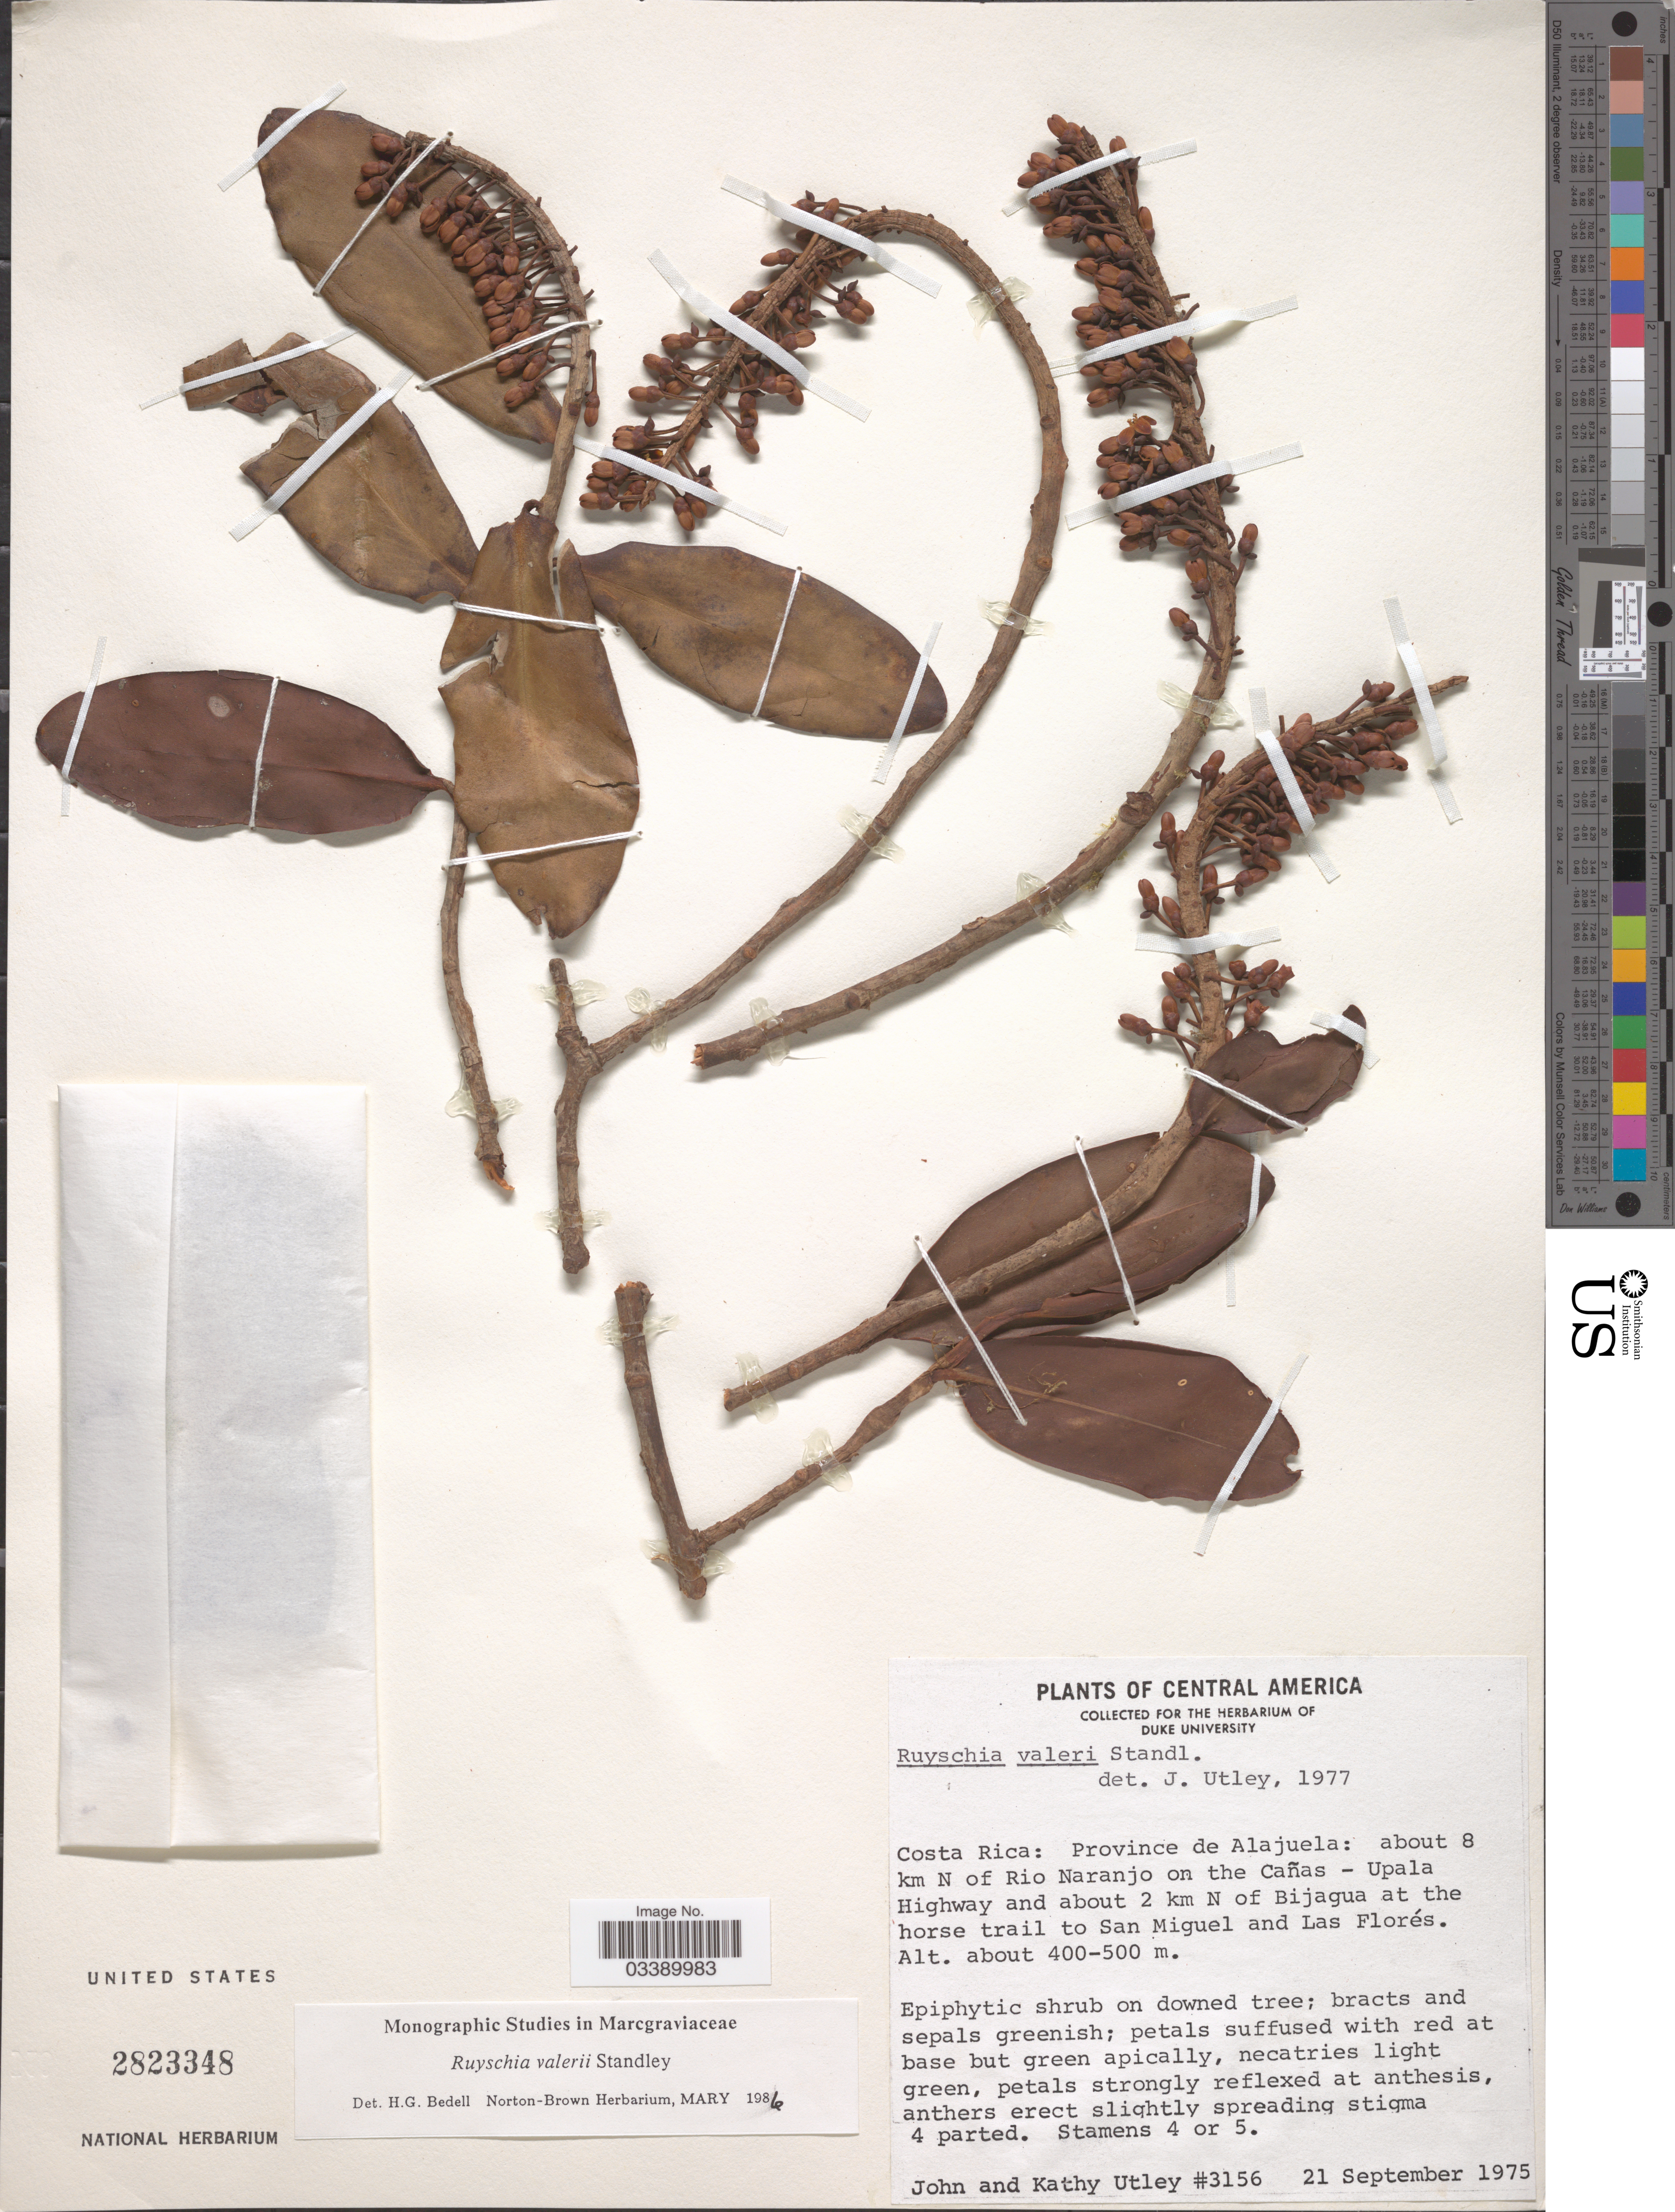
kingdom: Plantae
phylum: Tracheophyta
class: Magnoliopsida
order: Ericales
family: Marcgraviaceae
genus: Ruyschia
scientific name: Ruyschia valerioi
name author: Standl.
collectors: J. F. Utley & K. Burt-Utley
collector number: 3156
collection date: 1975-09-21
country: Costa Rica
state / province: Alajuela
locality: About 8 km N of Rio Naranjo on the Cañas - Upala Highway and about 2 km N of Bijagua at the horse trail to San Miguel and Las Florés.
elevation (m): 400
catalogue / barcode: US 2823348